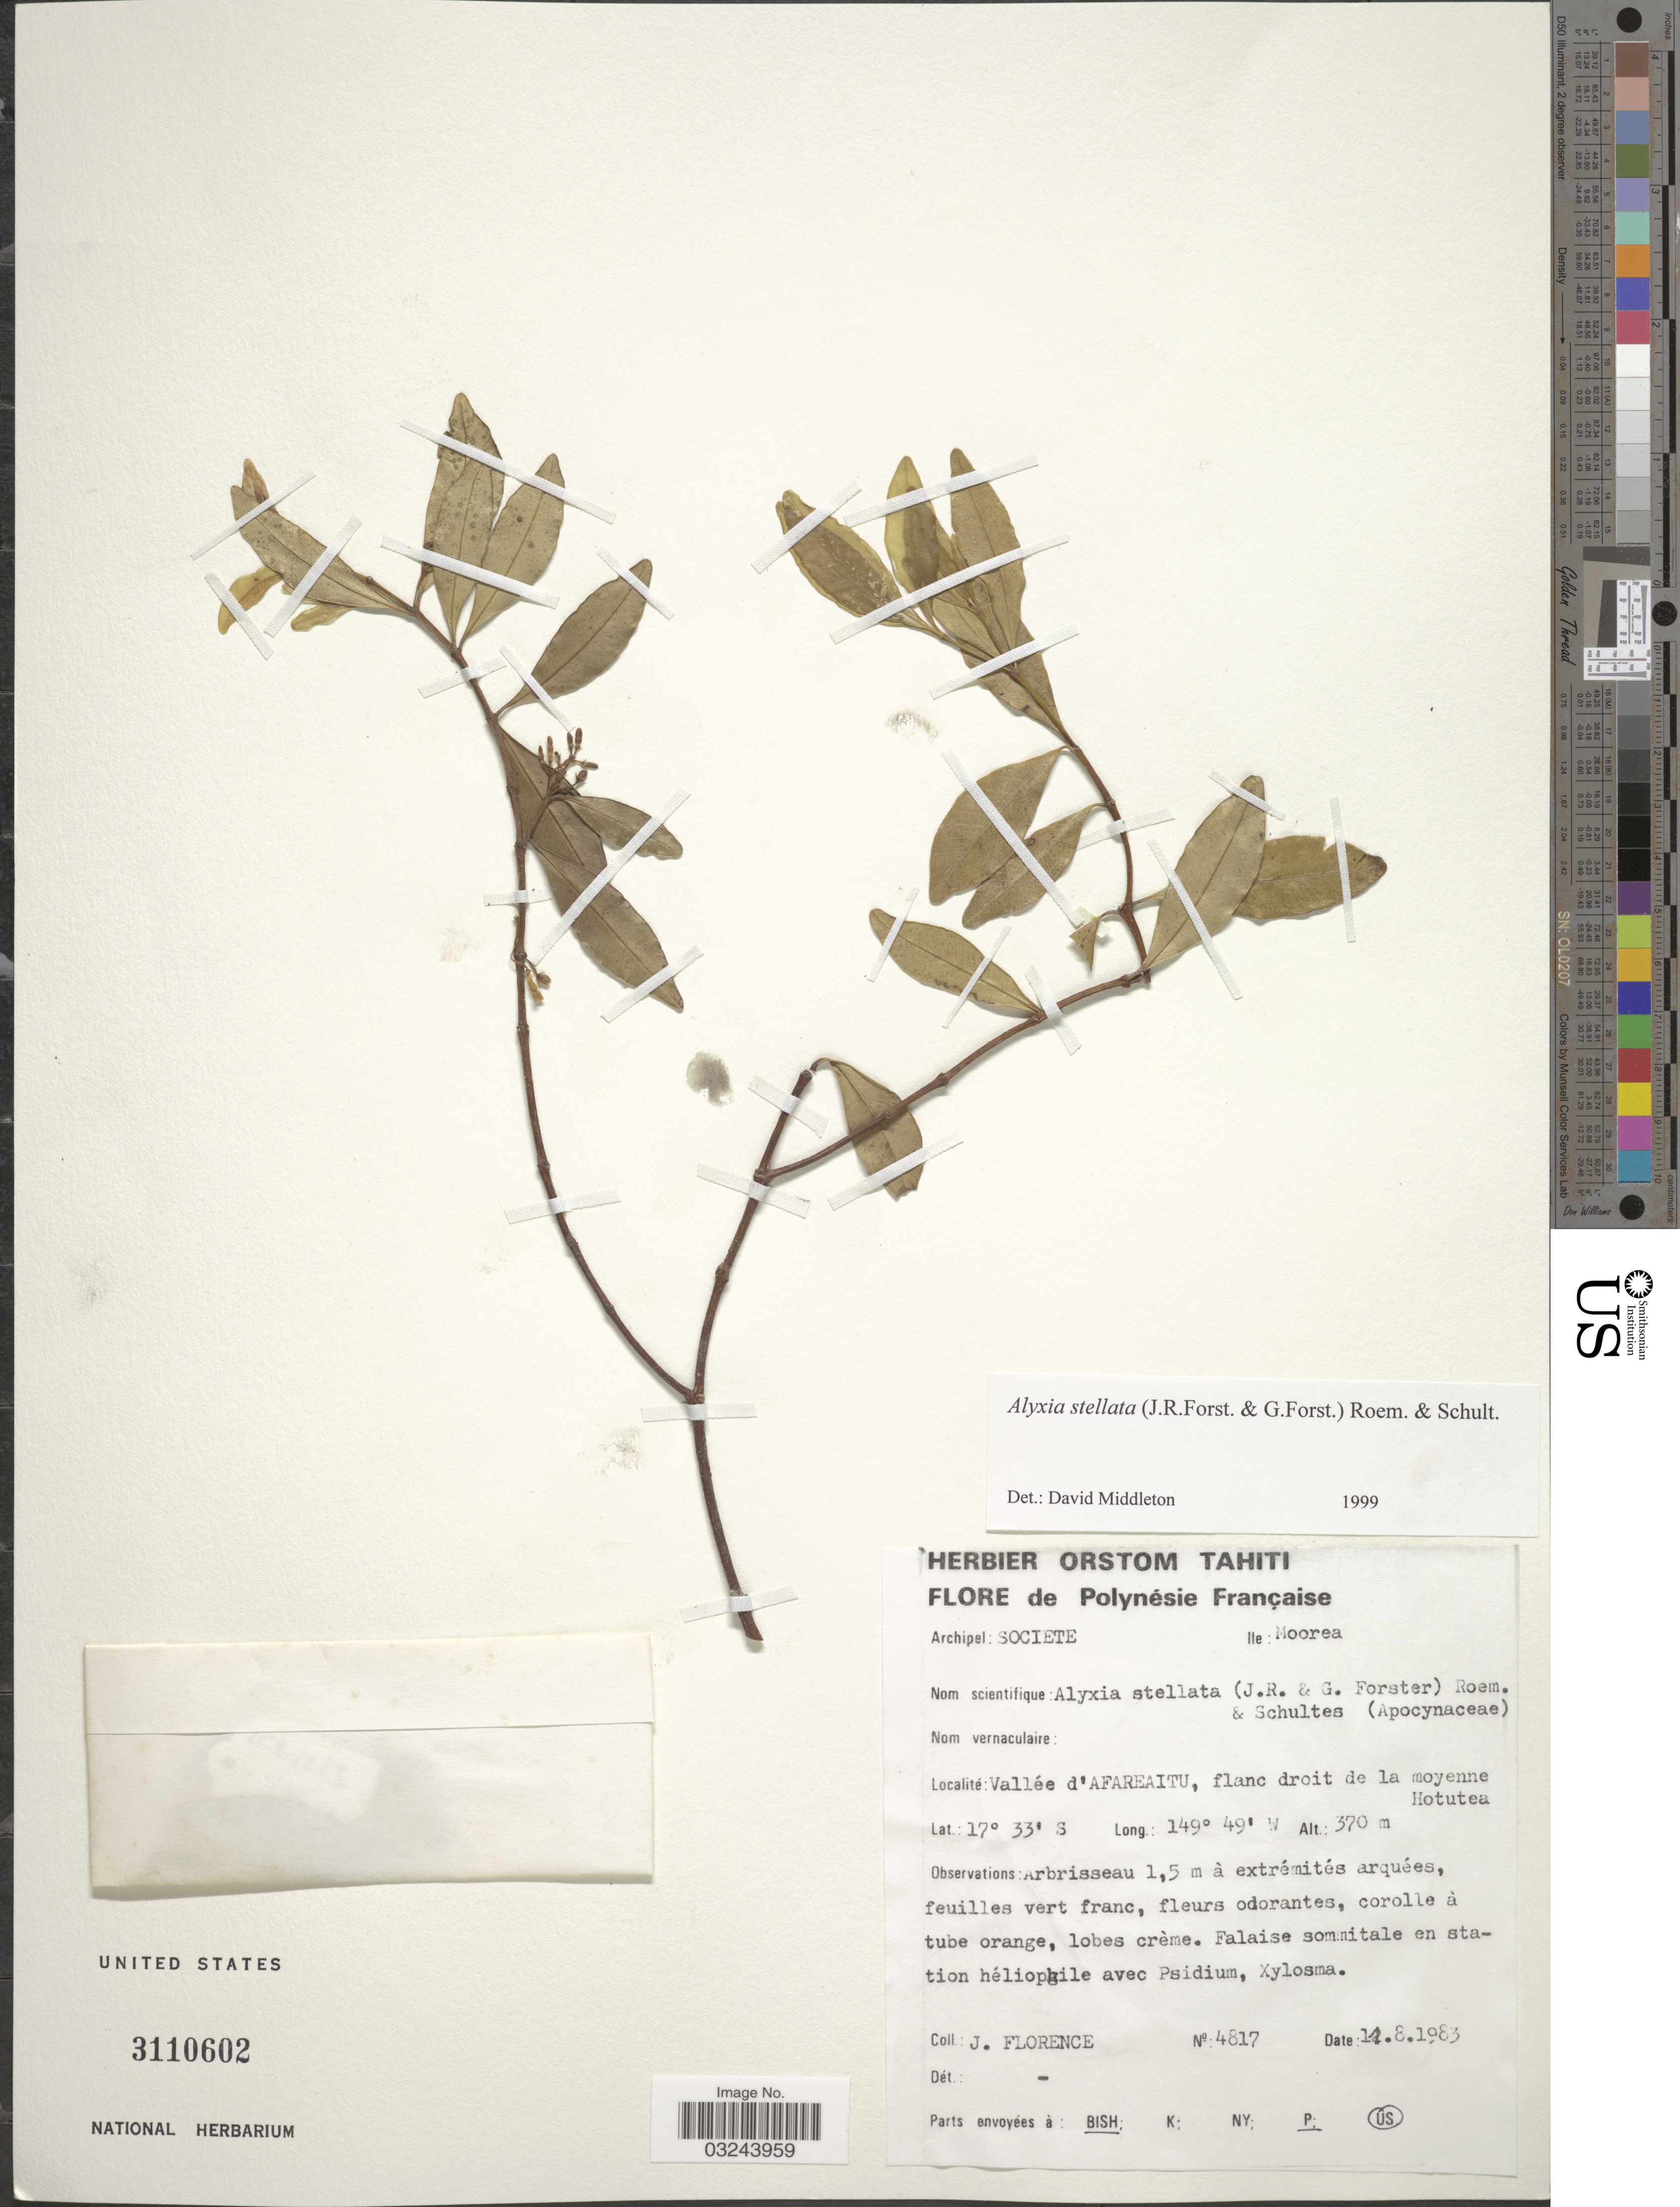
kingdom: Plantae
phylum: Tracheophyta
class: Magnoliopsida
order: Gentianales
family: Apocynaceae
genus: Alyxia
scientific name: Alyxia stellata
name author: (J.R. Forst. & G. Forst.) Roem. & Schult.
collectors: J. Florence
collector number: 4817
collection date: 1983-08-12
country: French Polynesia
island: Moorea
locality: Polynésie Française. Archipel: Societe. Ile: Moorea. Vallée d'Afareaitu, flanc droit de la moyenne Hotutea.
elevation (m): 370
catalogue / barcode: US 3110602